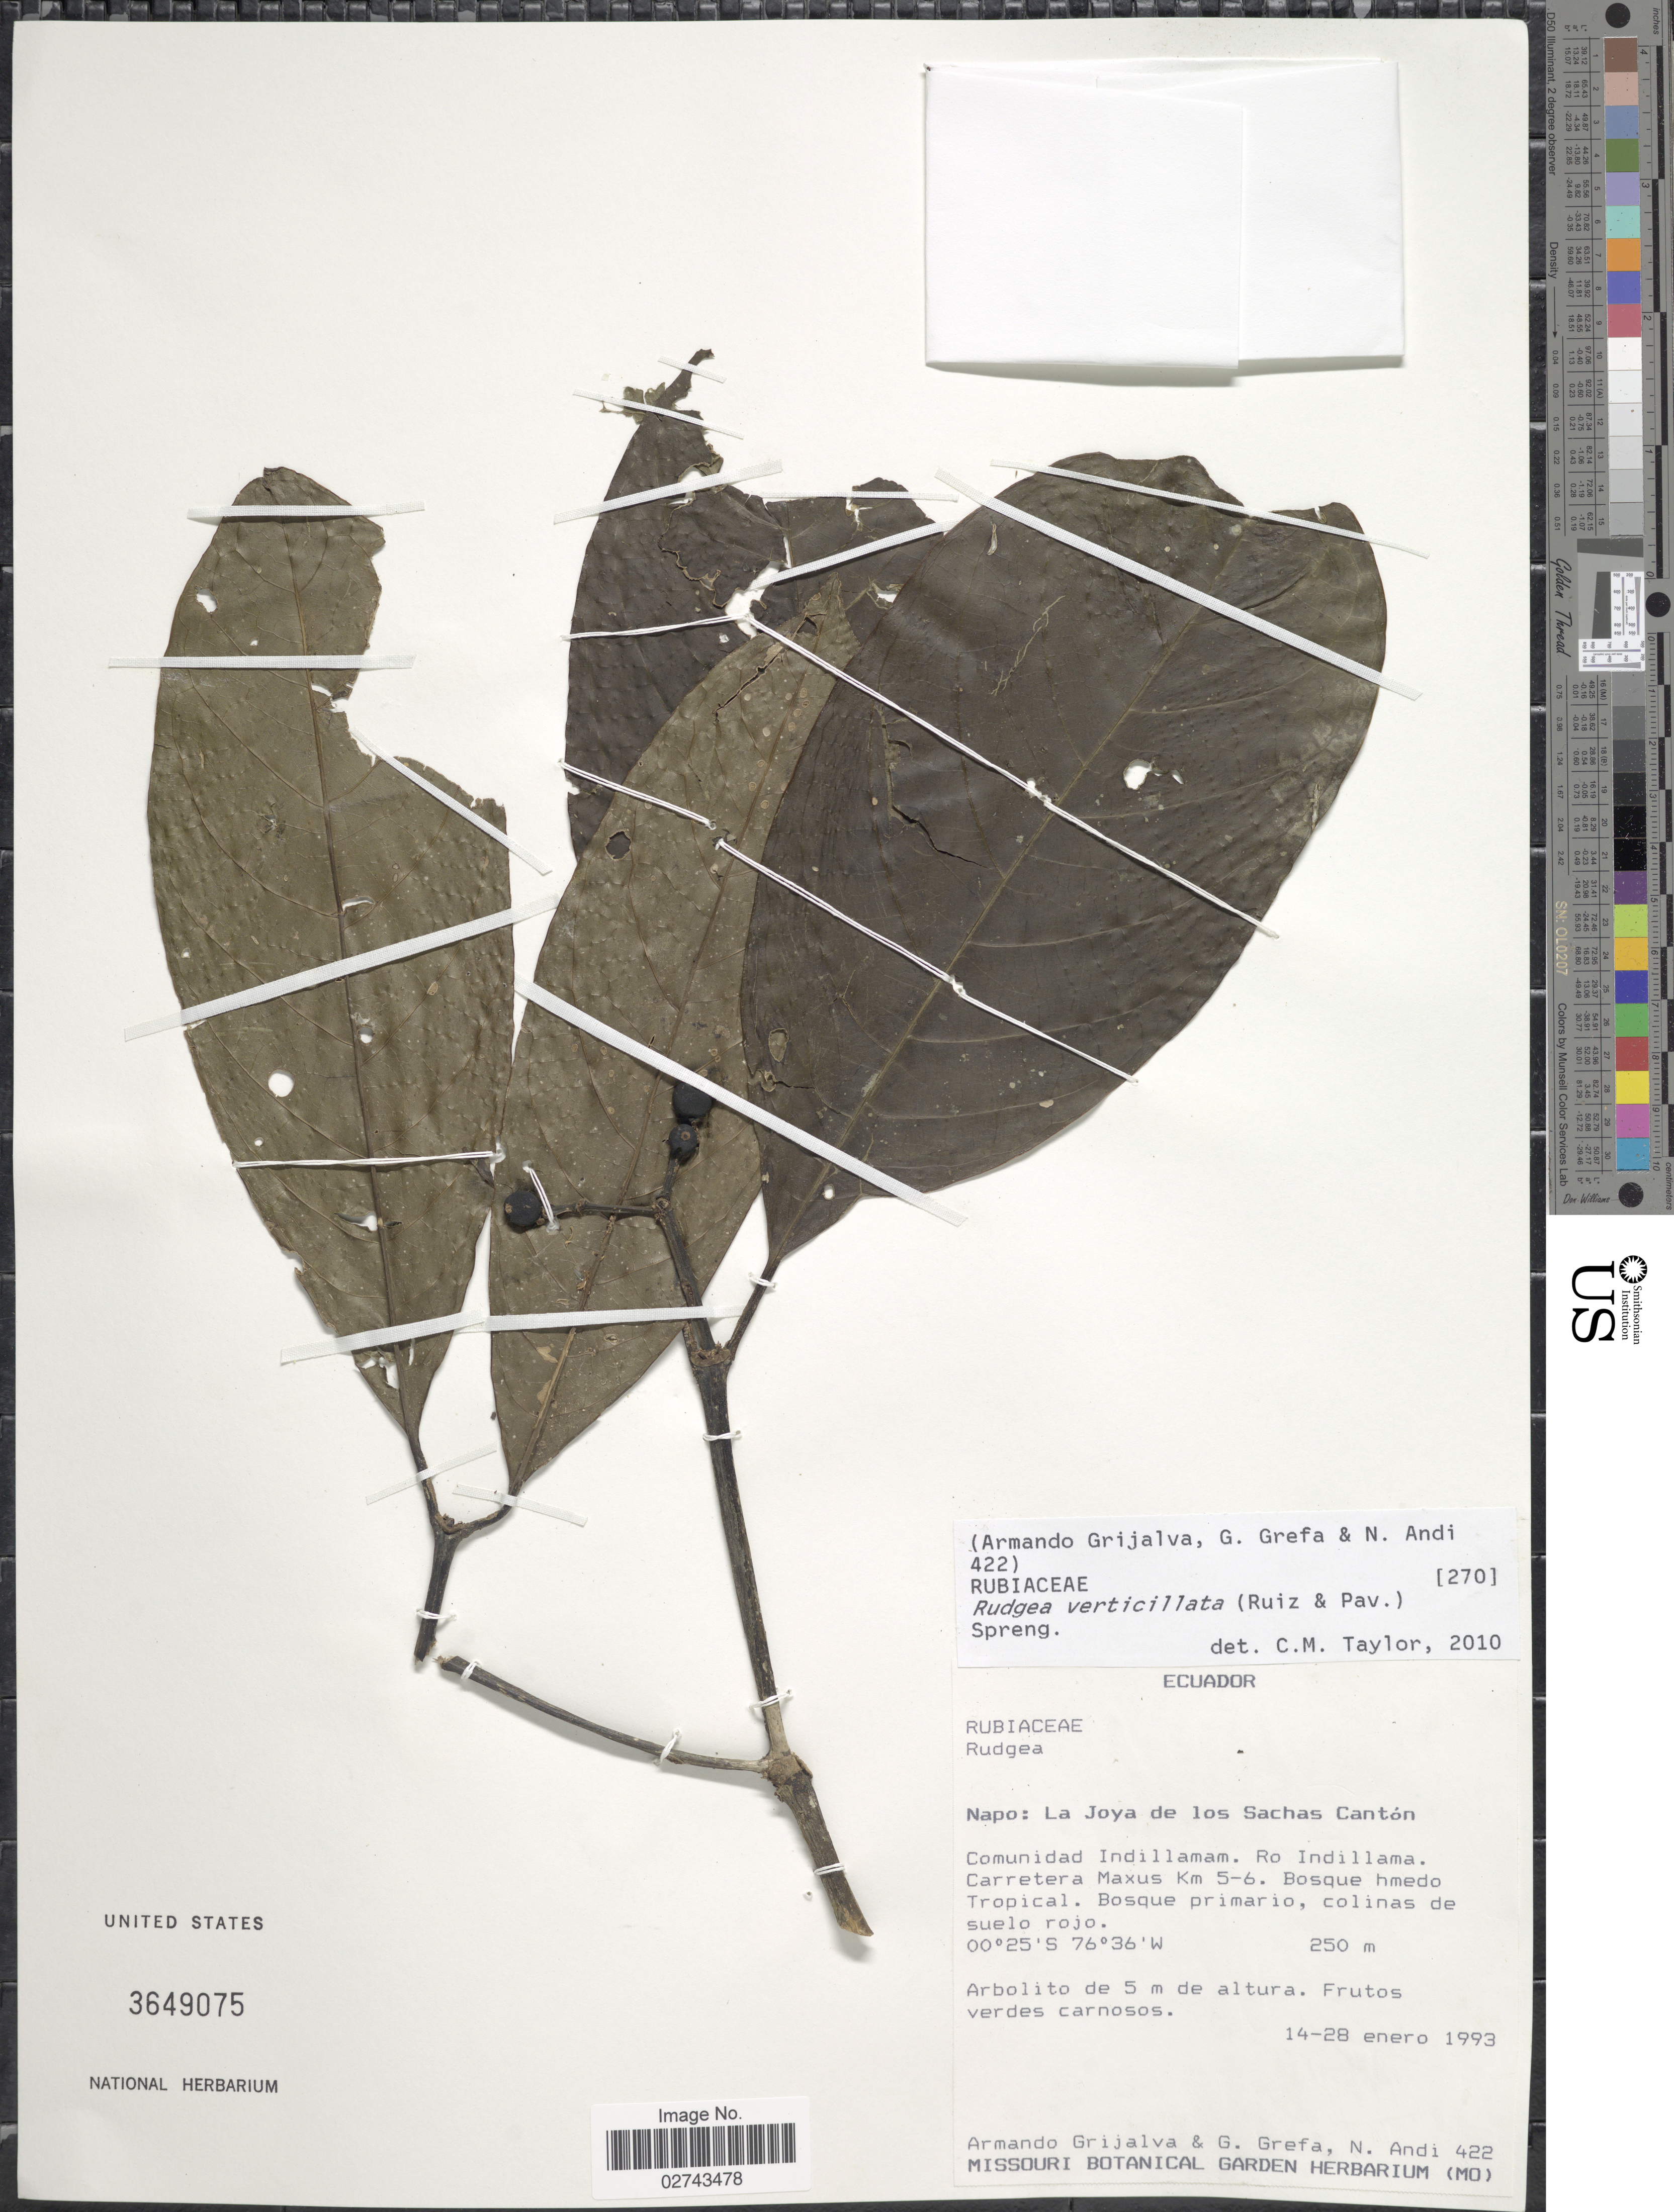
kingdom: Plantae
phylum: Tracheophyta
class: Magnoliopsida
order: Gentianales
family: Rubiaceae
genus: Rudgea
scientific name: Rudgea verticillata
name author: (Ruiz & Pav.) Spreng.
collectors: A. Grijalva, G. Grefa & N. Andi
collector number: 422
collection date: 1993-01-14/1993-01-28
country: Ecuador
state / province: Napo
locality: Napo: La Joya de los Sachas Canton, Comunidad Indillaman, Ro Indillama, Carretera Maxus Km 5-6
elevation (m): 250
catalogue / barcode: US 3649075